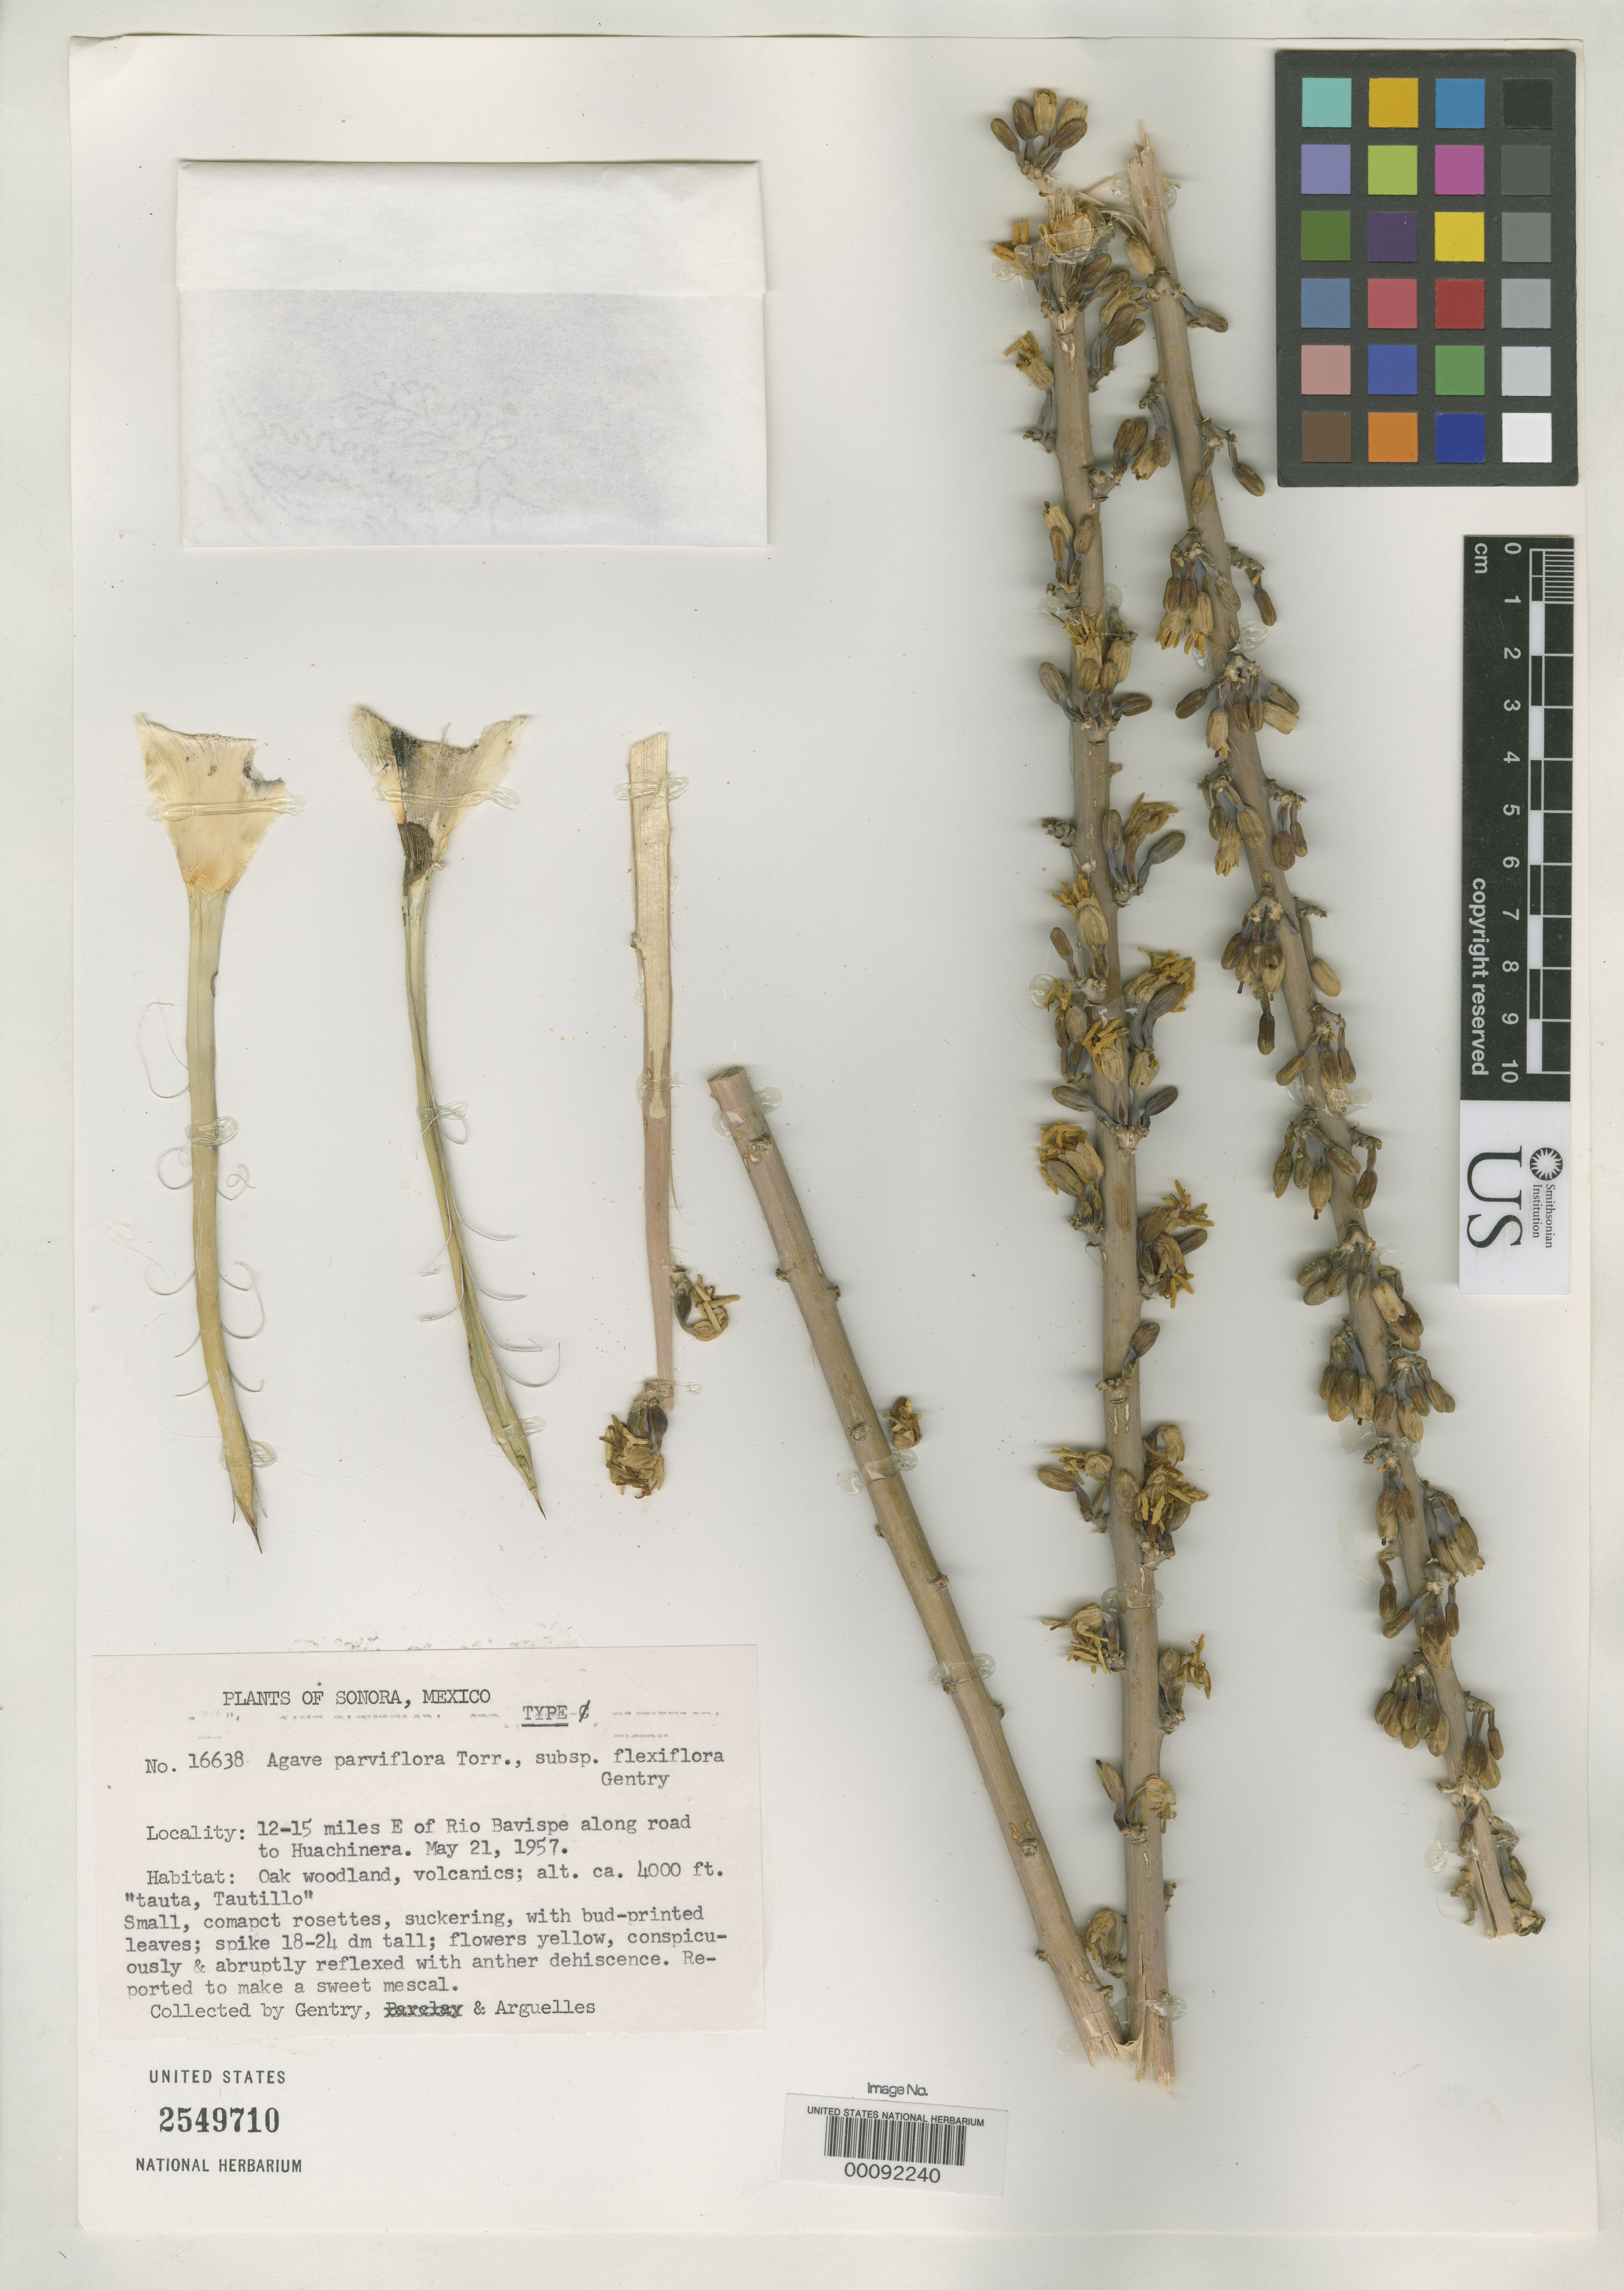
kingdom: Plantae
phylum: Tracheophyta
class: Liliopsida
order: Asparagales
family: Asparagaceae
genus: Agave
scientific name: Agave parviflora subsp. flexiflora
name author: Gentry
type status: Holotype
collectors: H. S. Gentry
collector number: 16638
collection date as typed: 21 May 1957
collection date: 1957-05-21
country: Mexico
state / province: Sonora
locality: Rio Bavispe, between Guasabas and Huachinera.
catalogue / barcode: US 2549710